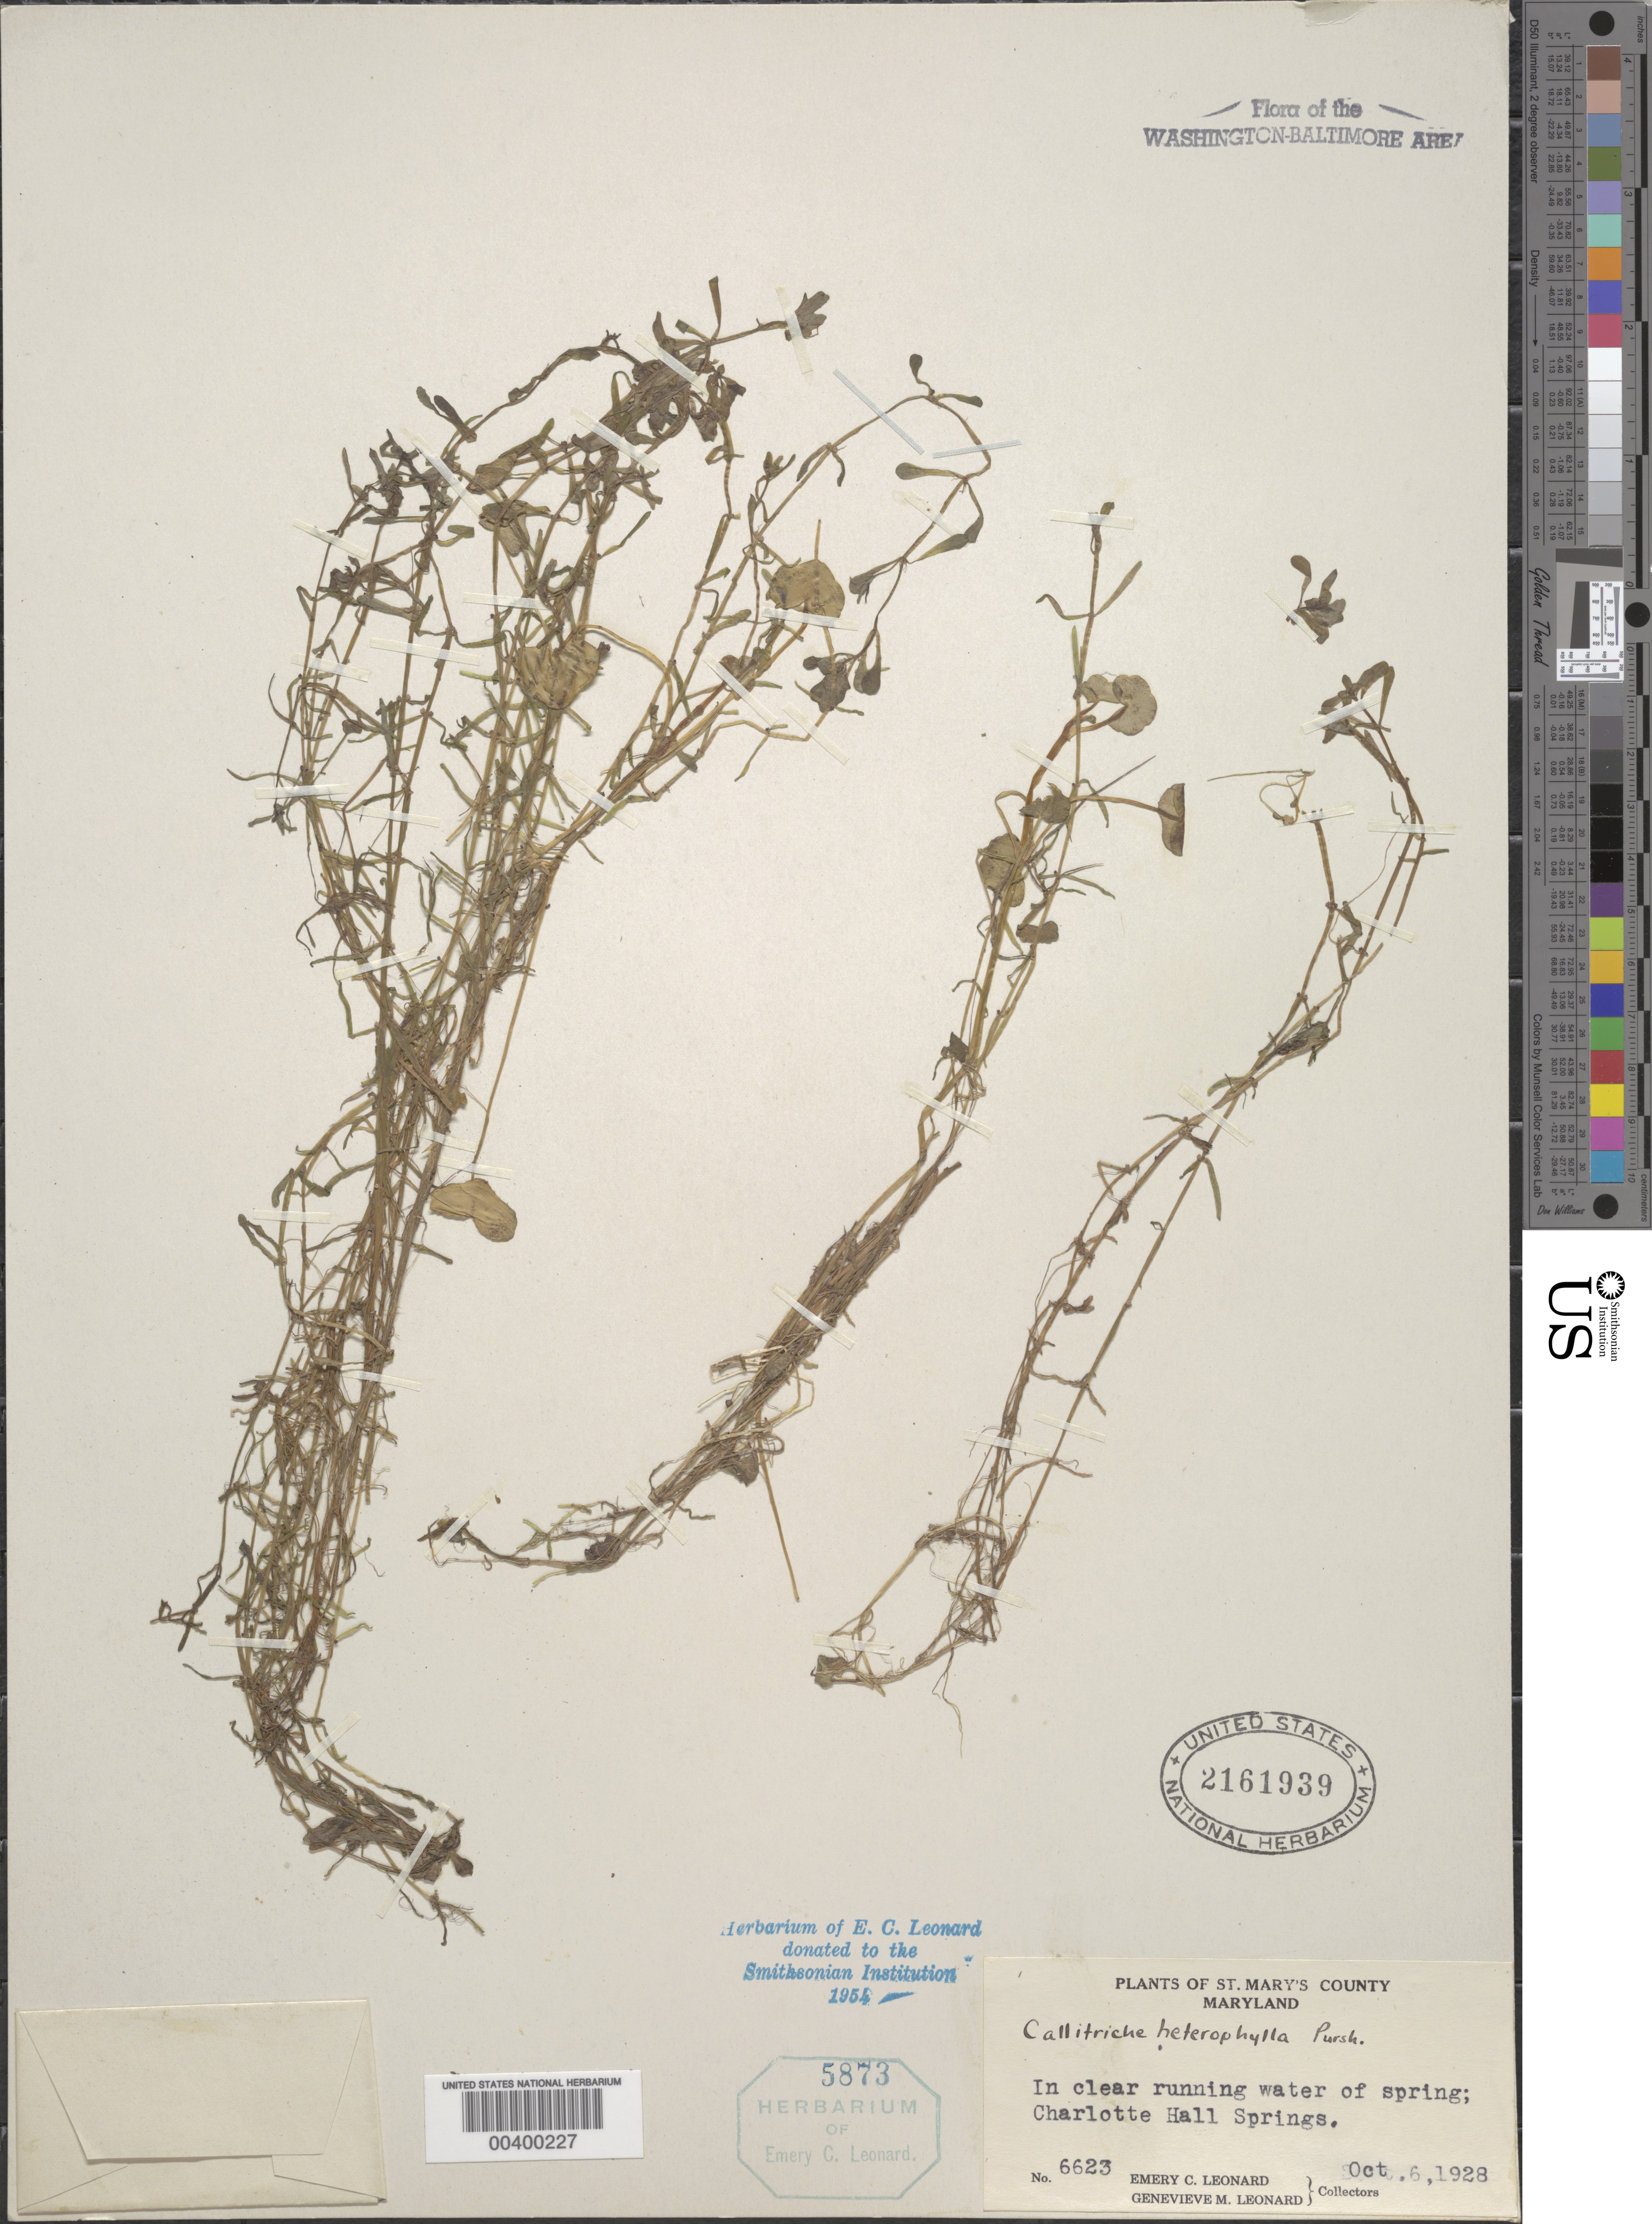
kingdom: Plantae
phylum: Tracheophyta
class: Magnoliopsida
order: Lamiales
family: Plantaginaceae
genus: Callitriche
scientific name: Callitriche heterophylla Pursh emend. Darby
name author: Pursh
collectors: E. C. Leonard & G. M. Leonard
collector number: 6623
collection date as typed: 06 Oct 1928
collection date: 1928-10-06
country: United States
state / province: Maryland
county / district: St. Mary's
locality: Charlotte Hall Springs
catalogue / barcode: US 2161939